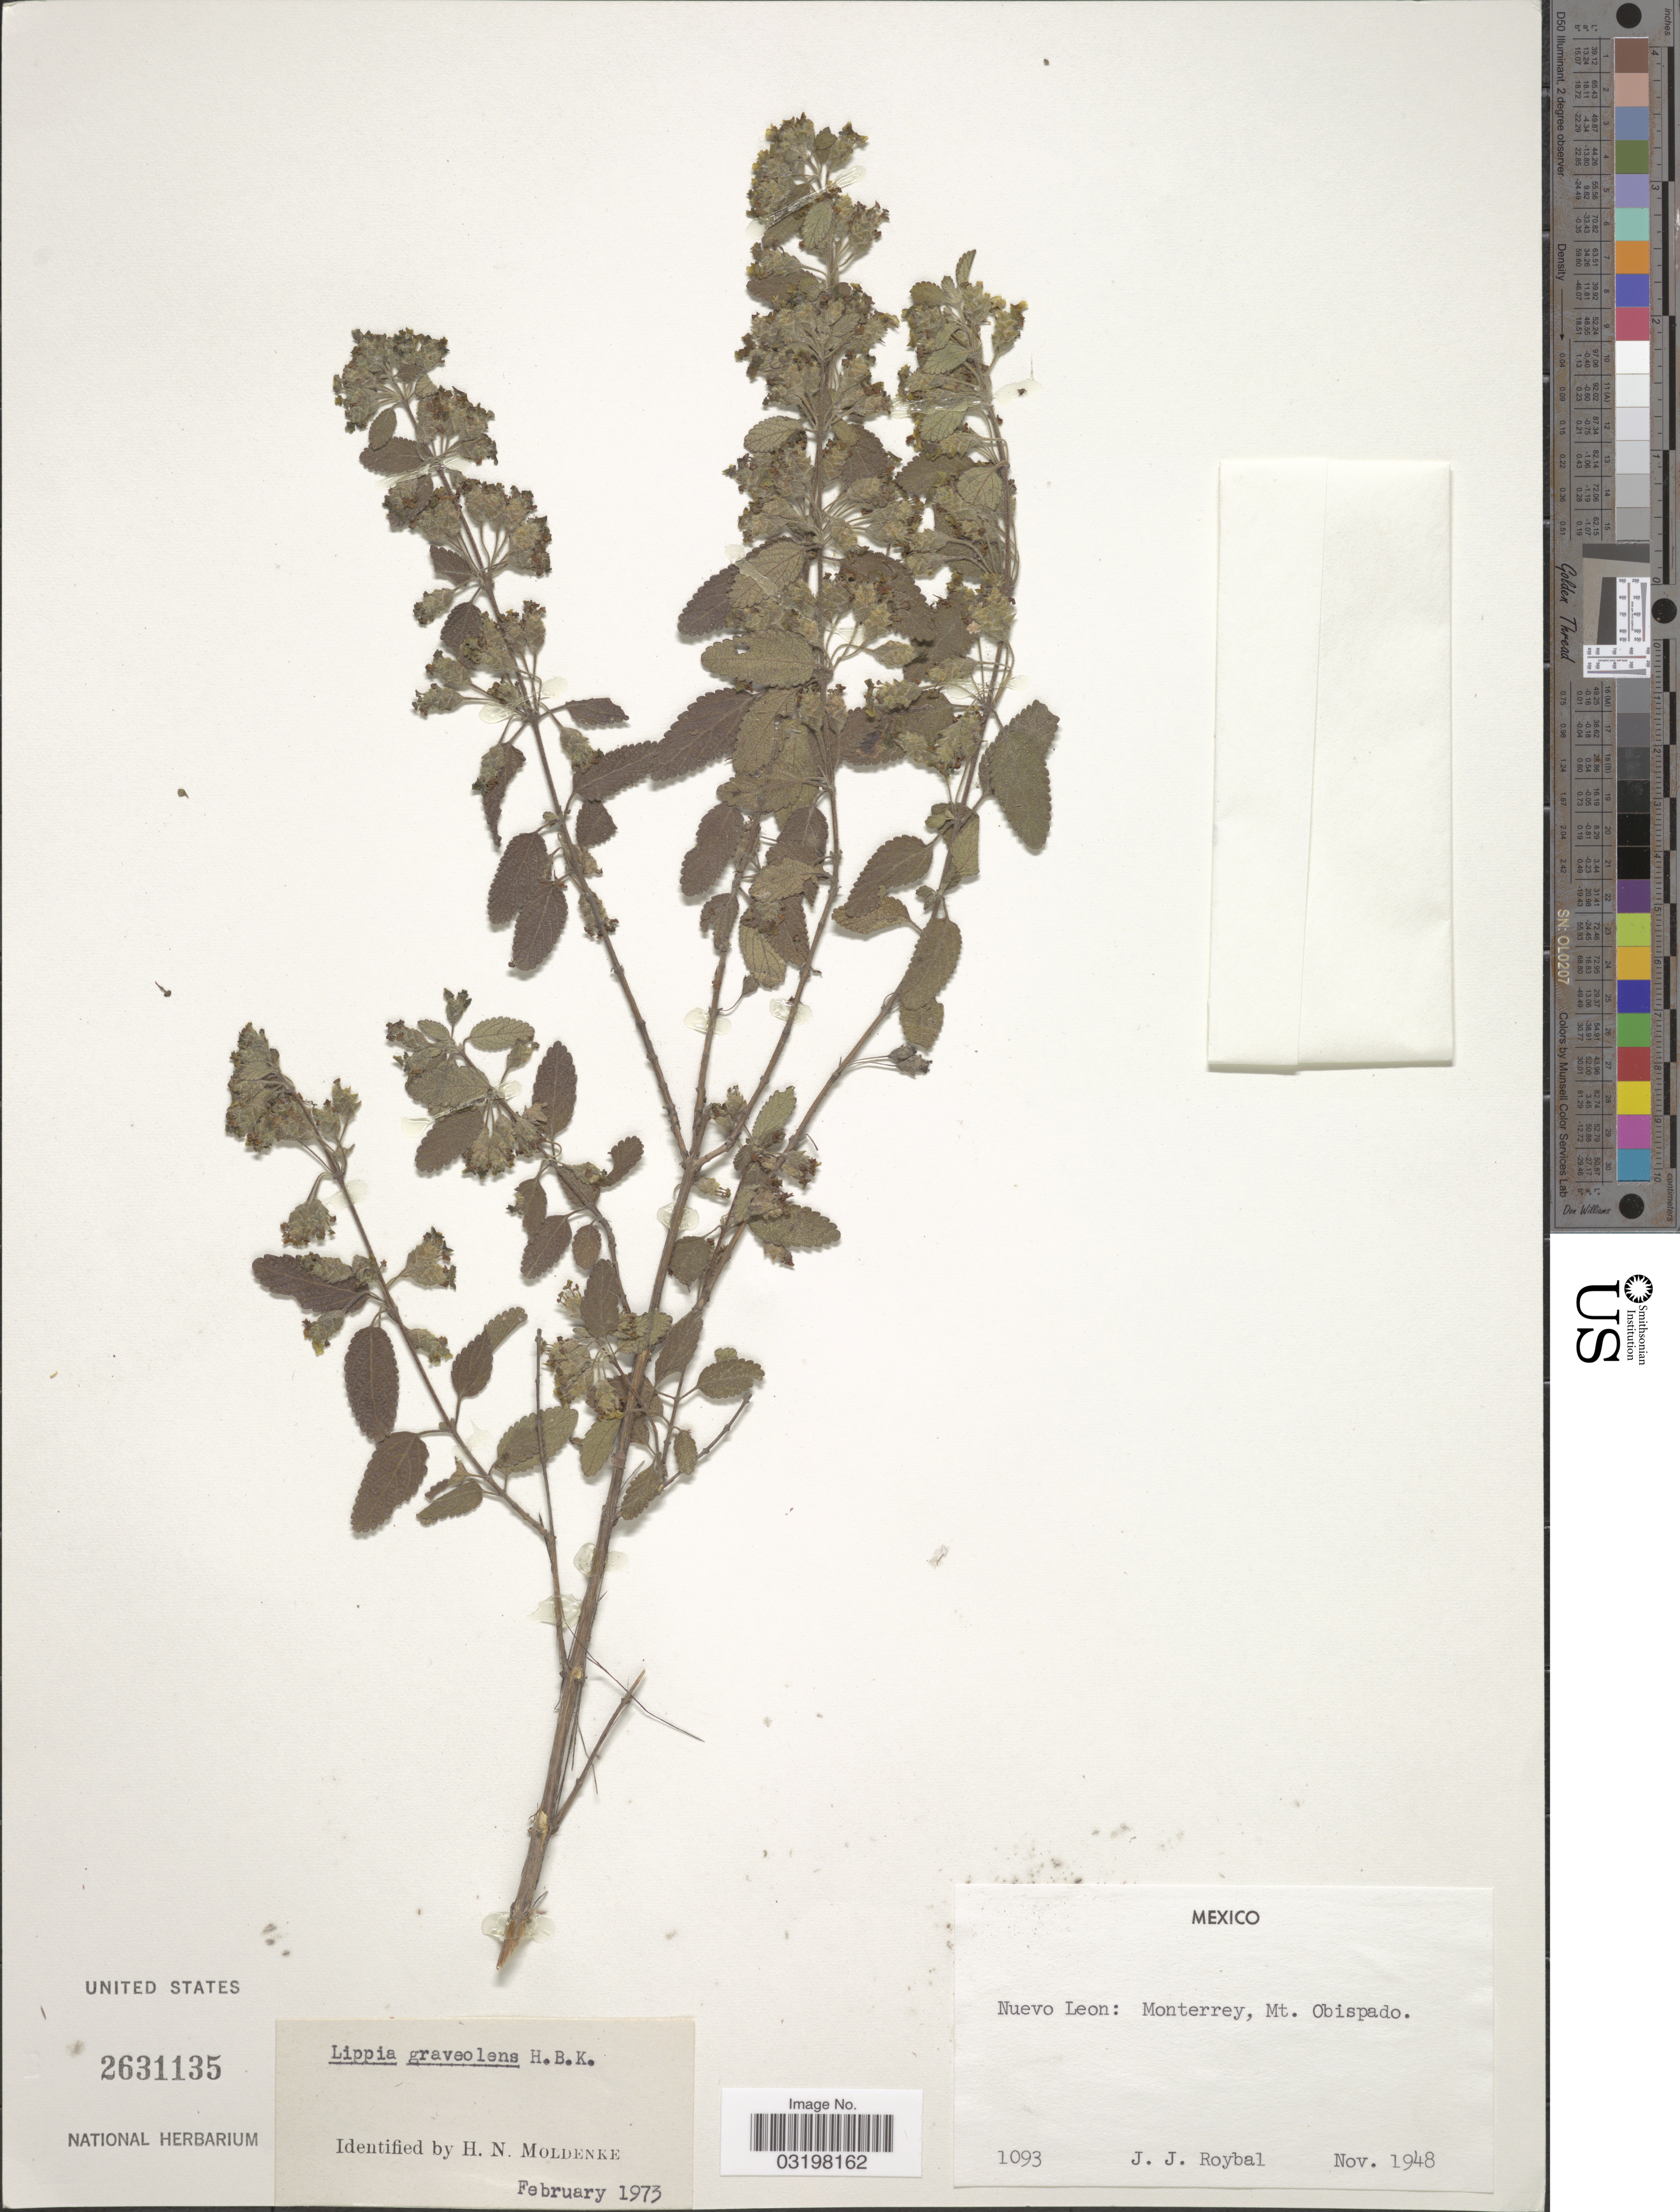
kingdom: Plantae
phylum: Tracheophyta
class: Magnoliopsida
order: Lamiales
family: Verbenaceae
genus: Lippia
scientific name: Lippia graveolens f. graveolens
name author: Kunth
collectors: J. J. Roybal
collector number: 1093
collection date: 1948-11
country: Mexico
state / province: Nuevo León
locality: Monterrey, Mt. Obispado.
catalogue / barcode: US 2631135